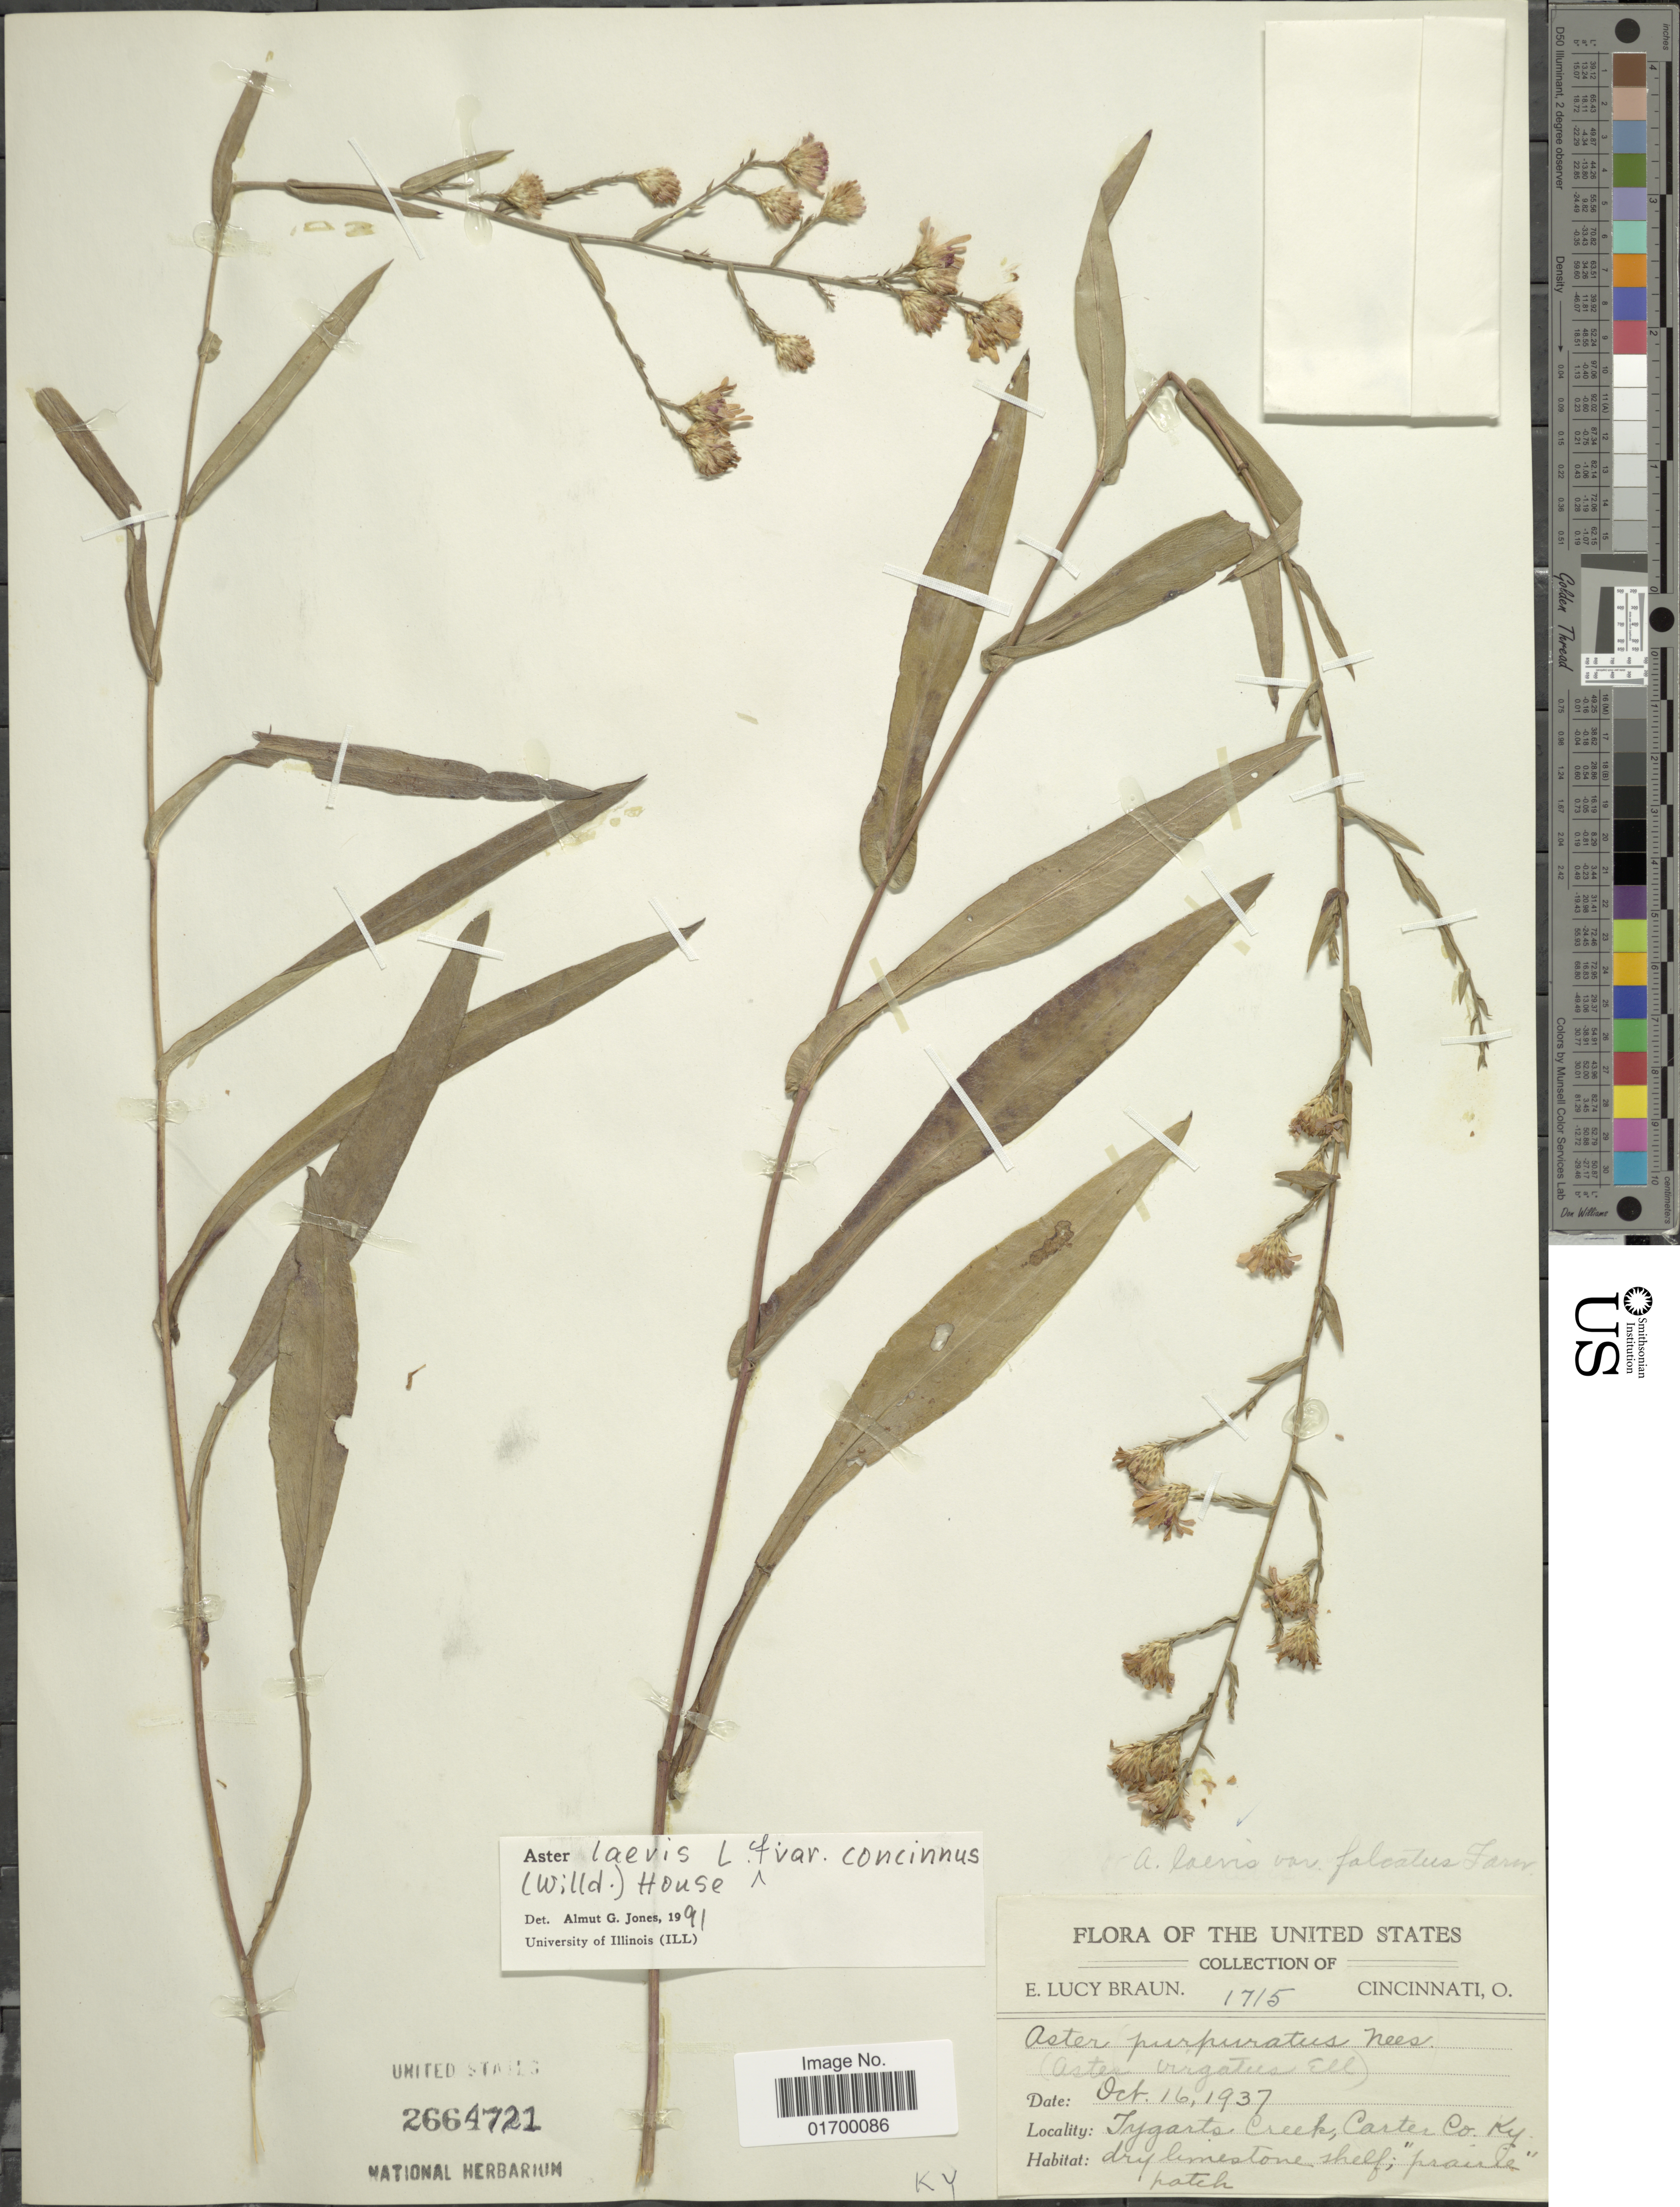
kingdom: Plantae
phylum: Tracheophyta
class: Magnoliopsida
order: Asterales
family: Asteraceae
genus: Symphyotrichum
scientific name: Symphyotrichum laeve var. concinnum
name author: (Willd.) G.L. Nesom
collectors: E. L. Braun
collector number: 1715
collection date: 1937-10-16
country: United States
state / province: Kentucky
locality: Tygarts Creek, Carter Co.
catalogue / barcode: US 2664721